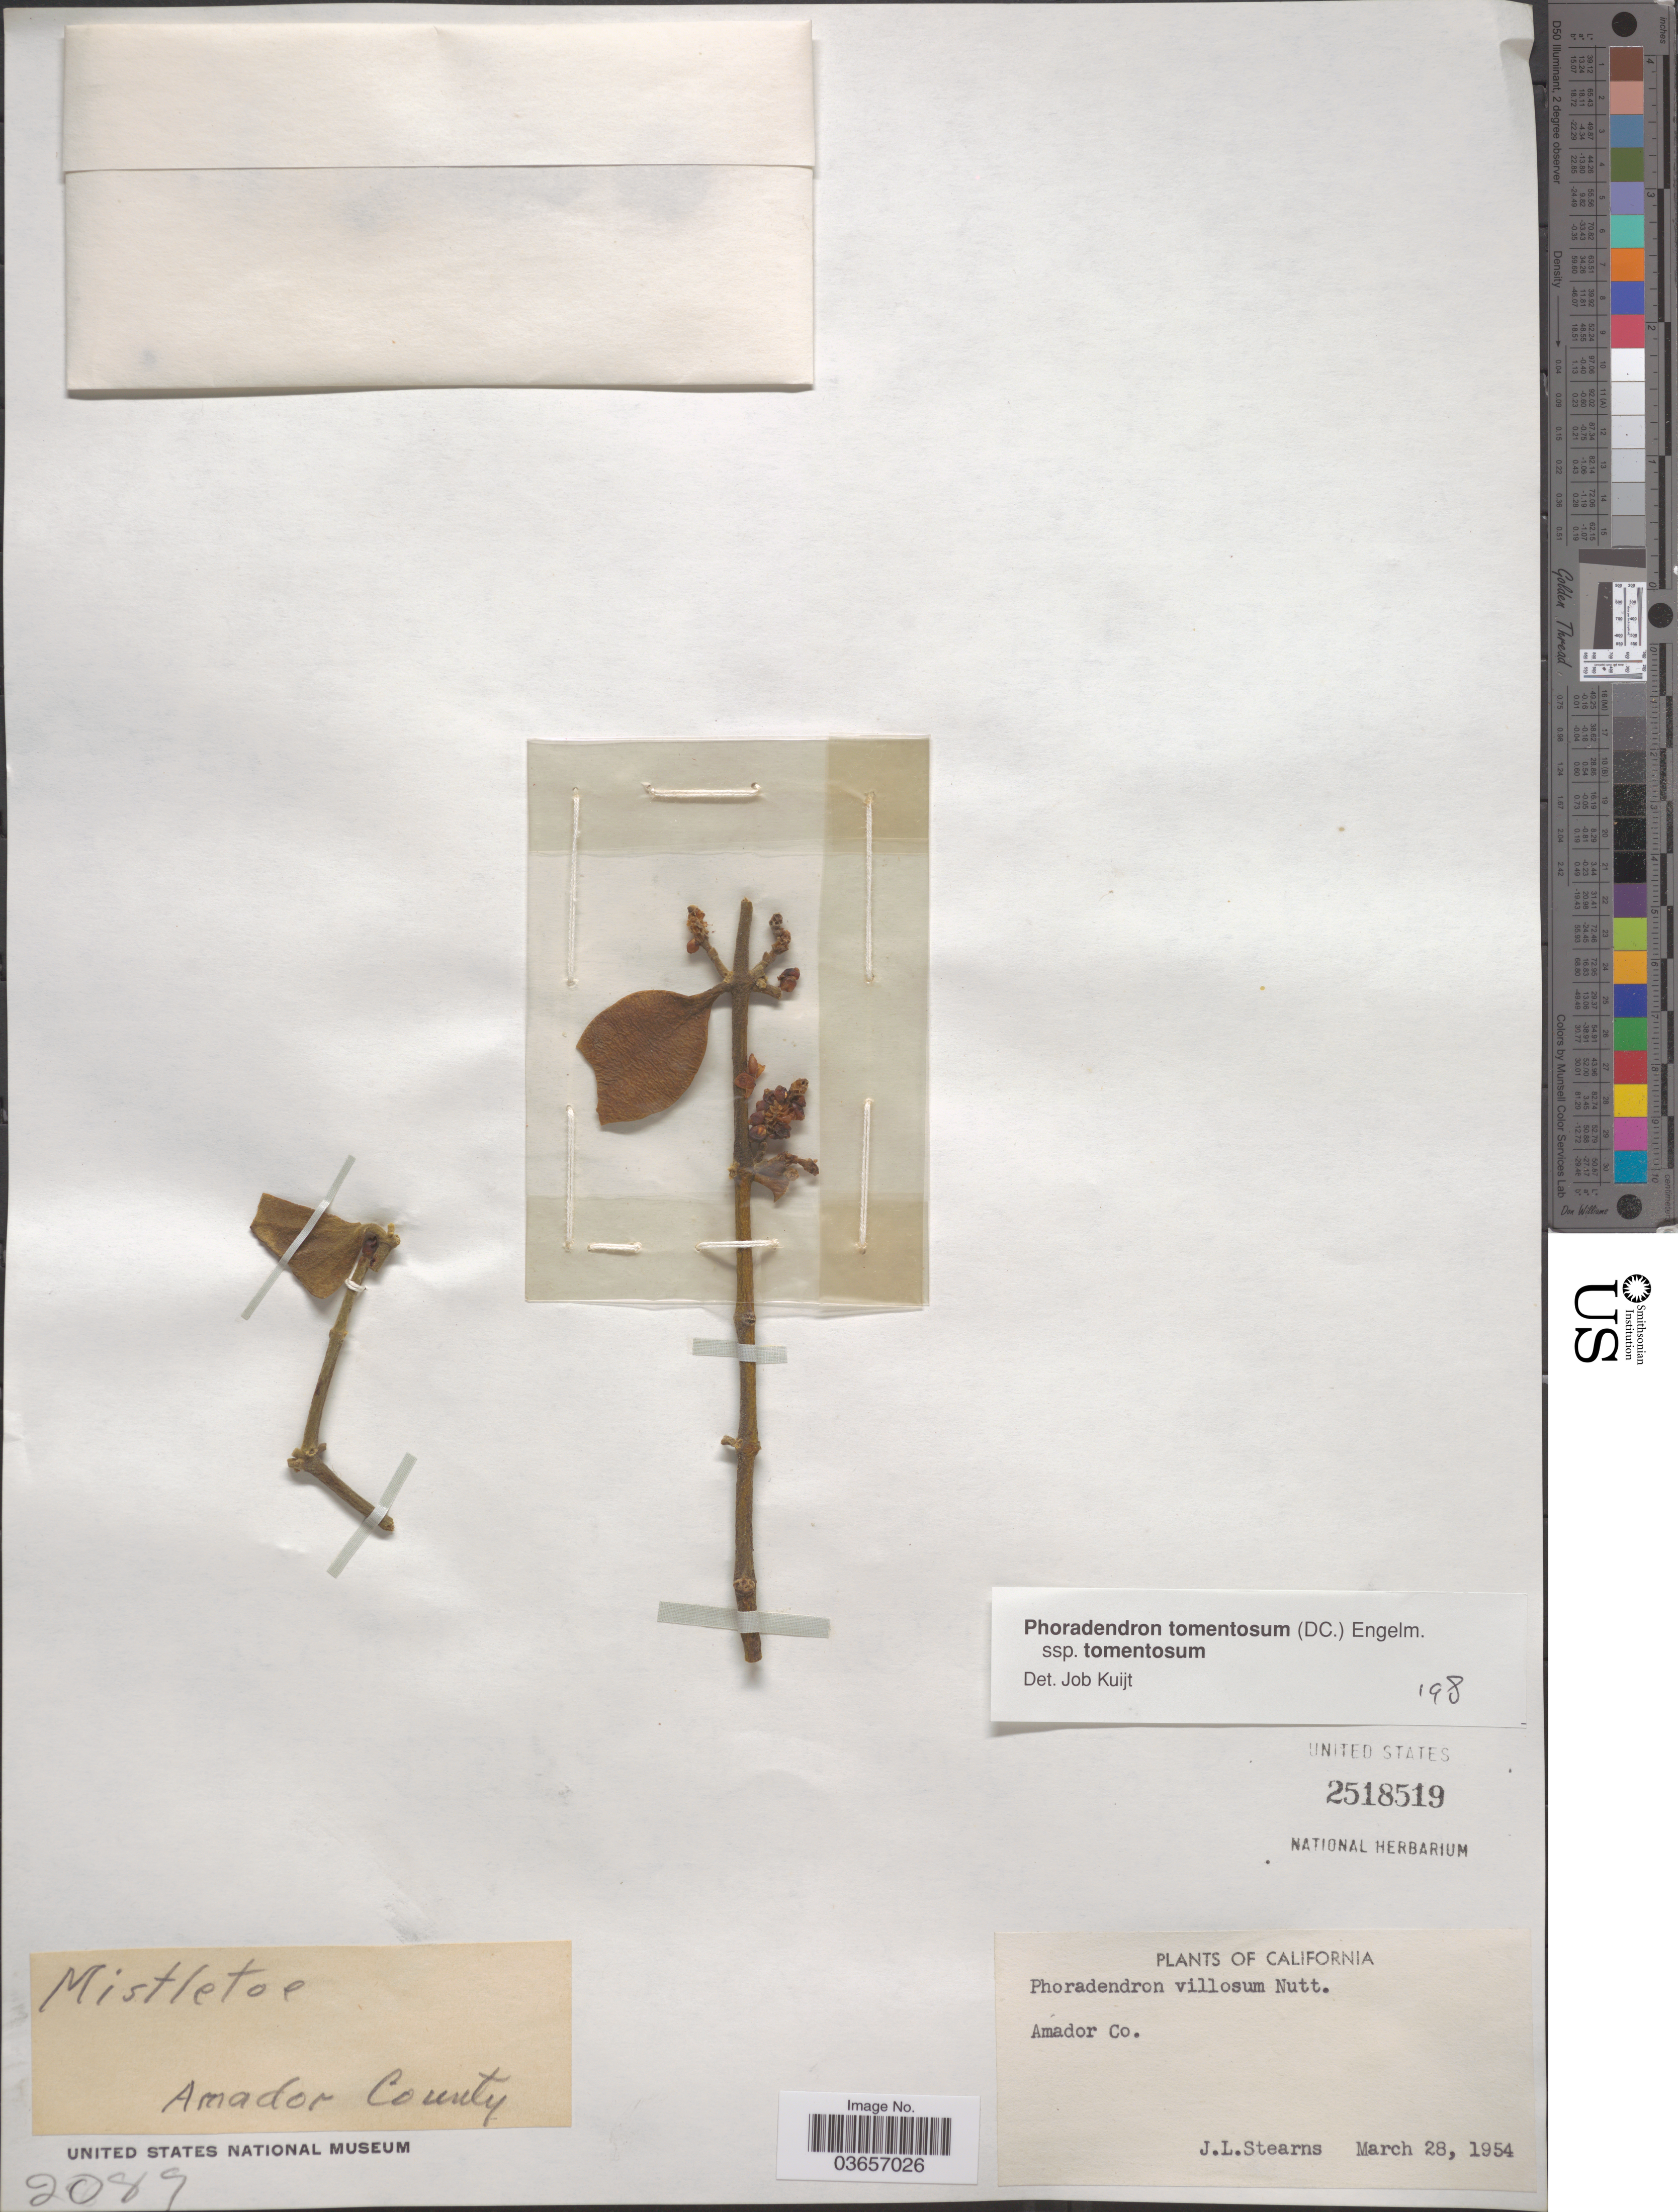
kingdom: Plantae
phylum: Tracheophyta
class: Magnoliopsida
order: Santalales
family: Viscaceae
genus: Phoradendron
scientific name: Phoradendron tomentosum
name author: DC.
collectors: J. Stearns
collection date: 1954-03-28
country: United States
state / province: California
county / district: Amador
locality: Amador County. Mistletoe.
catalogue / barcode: US 2518519